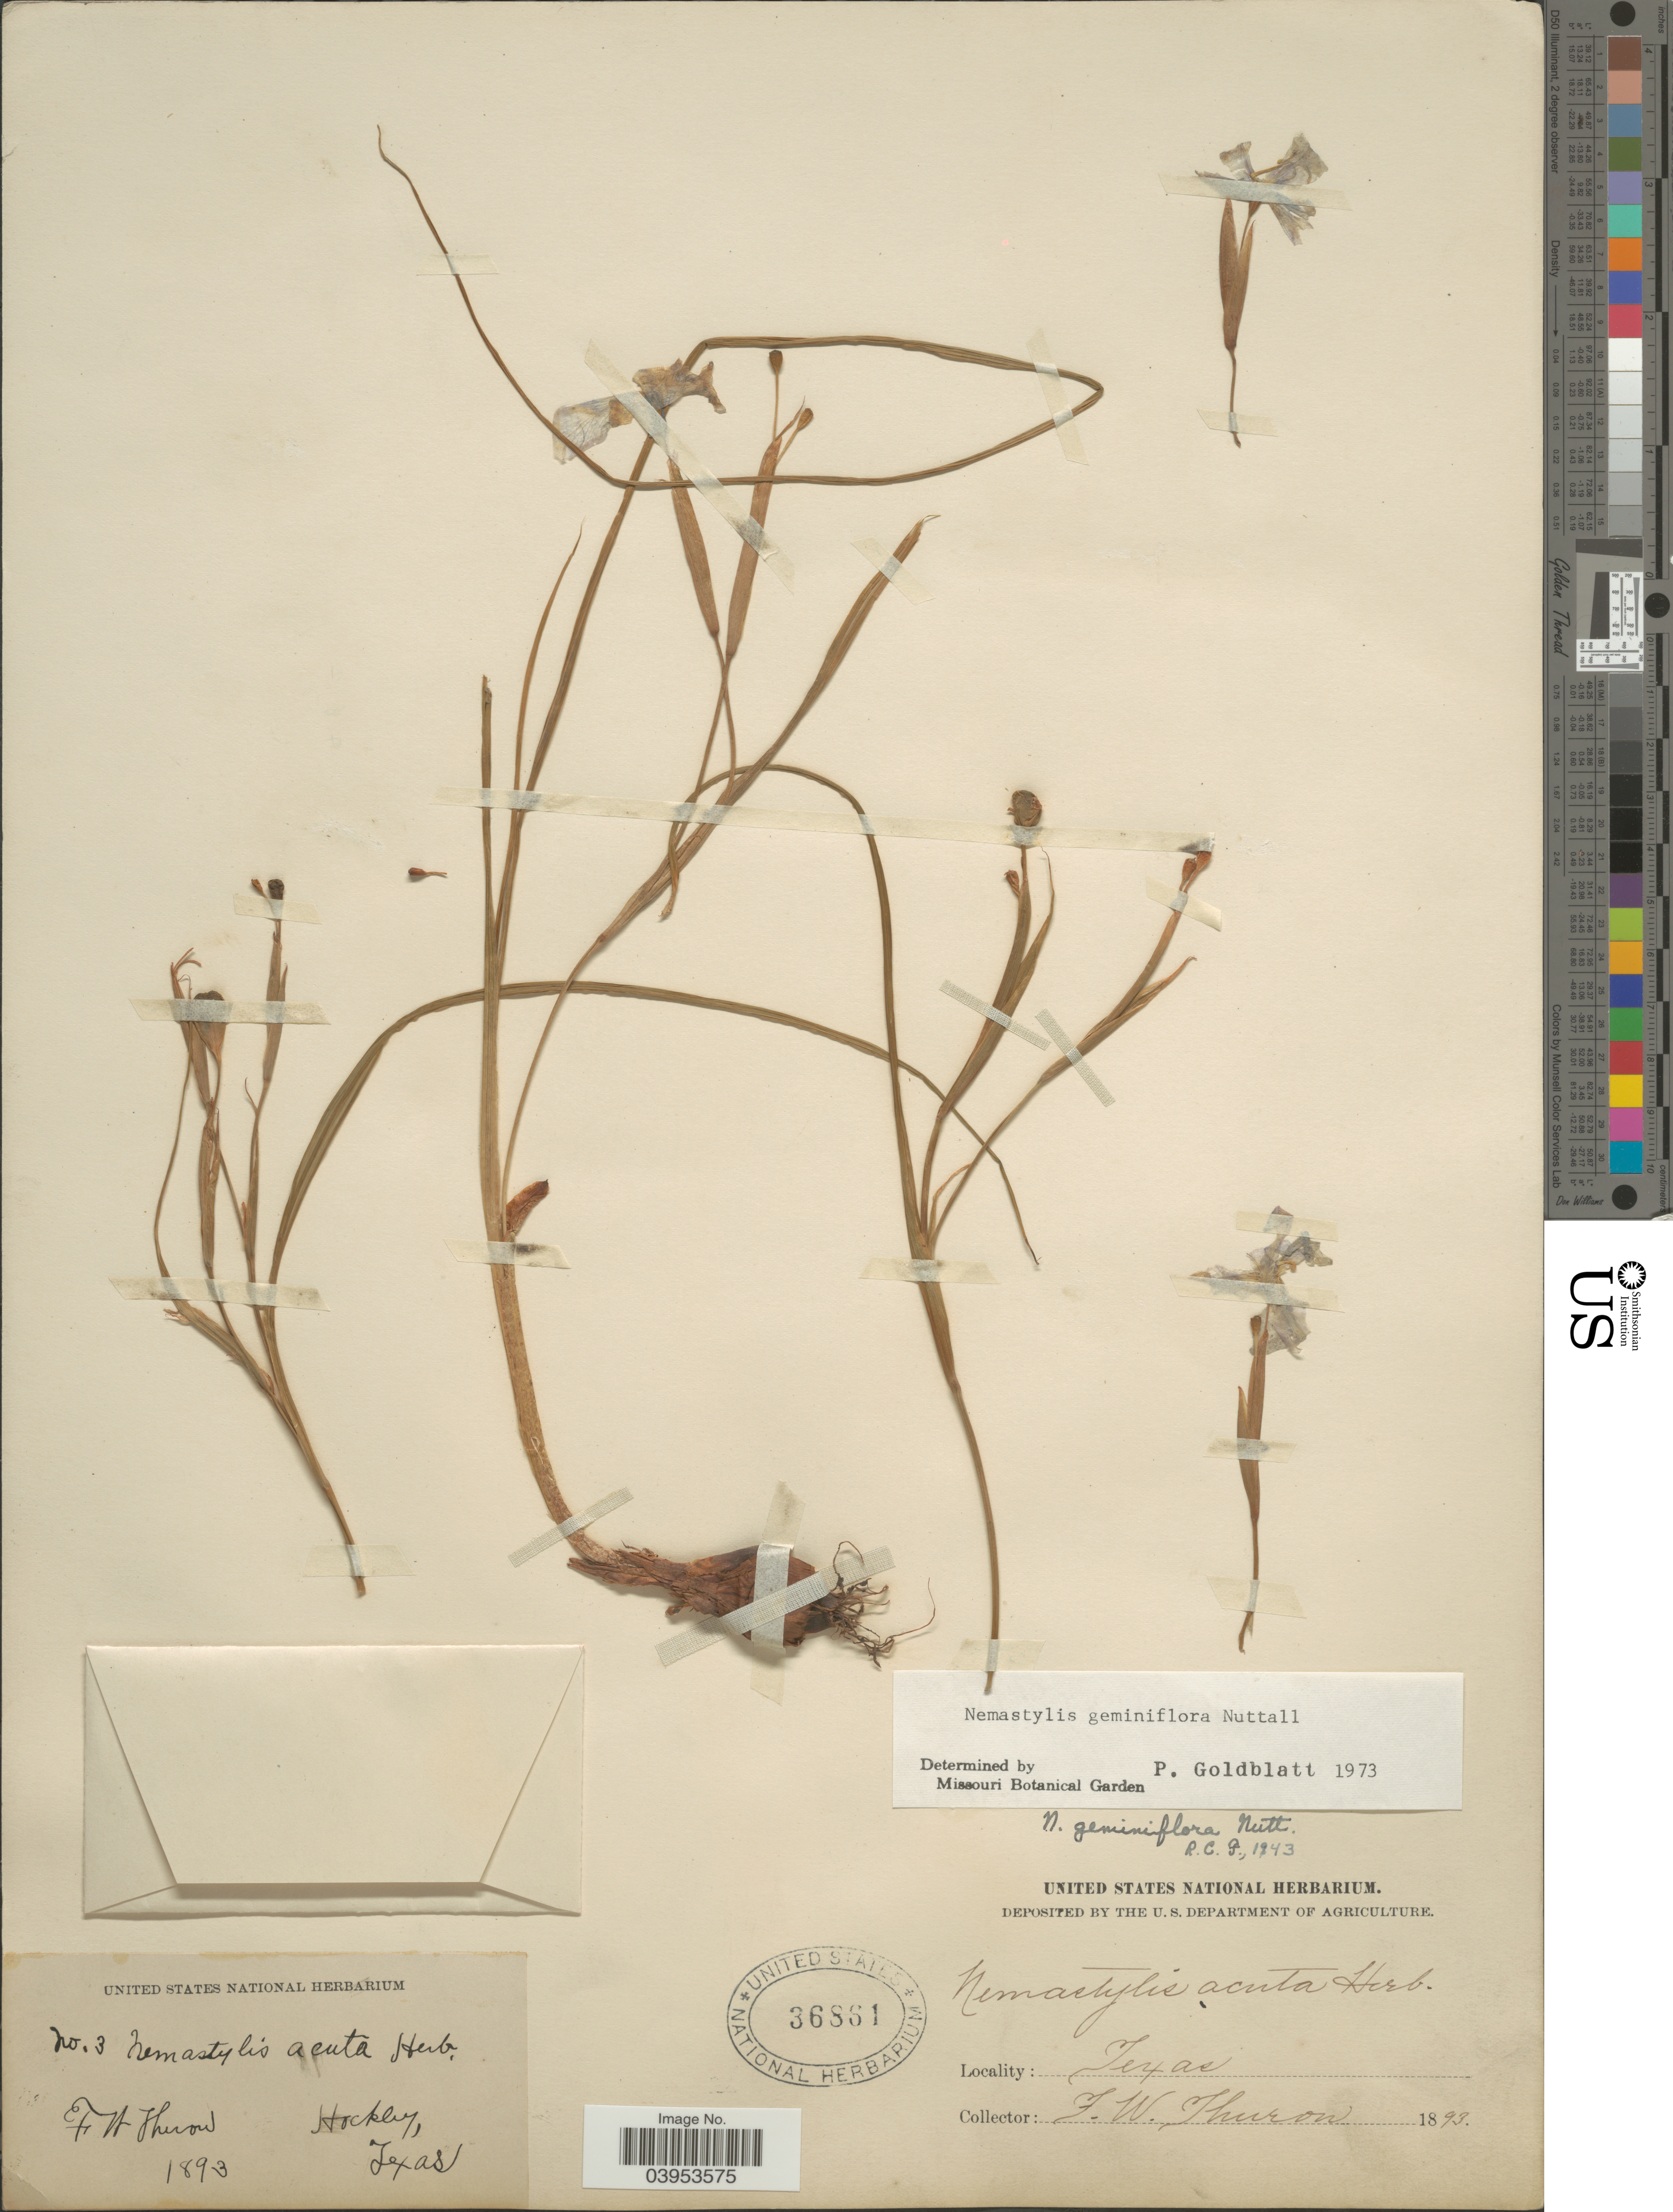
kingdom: Plantae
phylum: Tracheophyta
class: Liliopsida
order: Asparagales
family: Iridaceae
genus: Nemastylis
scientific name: Nemastylis geminiflora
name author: Nutt.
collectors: F. Thuron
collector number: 3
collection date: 1893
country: United States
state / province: Texas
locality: Hockley.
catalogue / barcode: US 36861